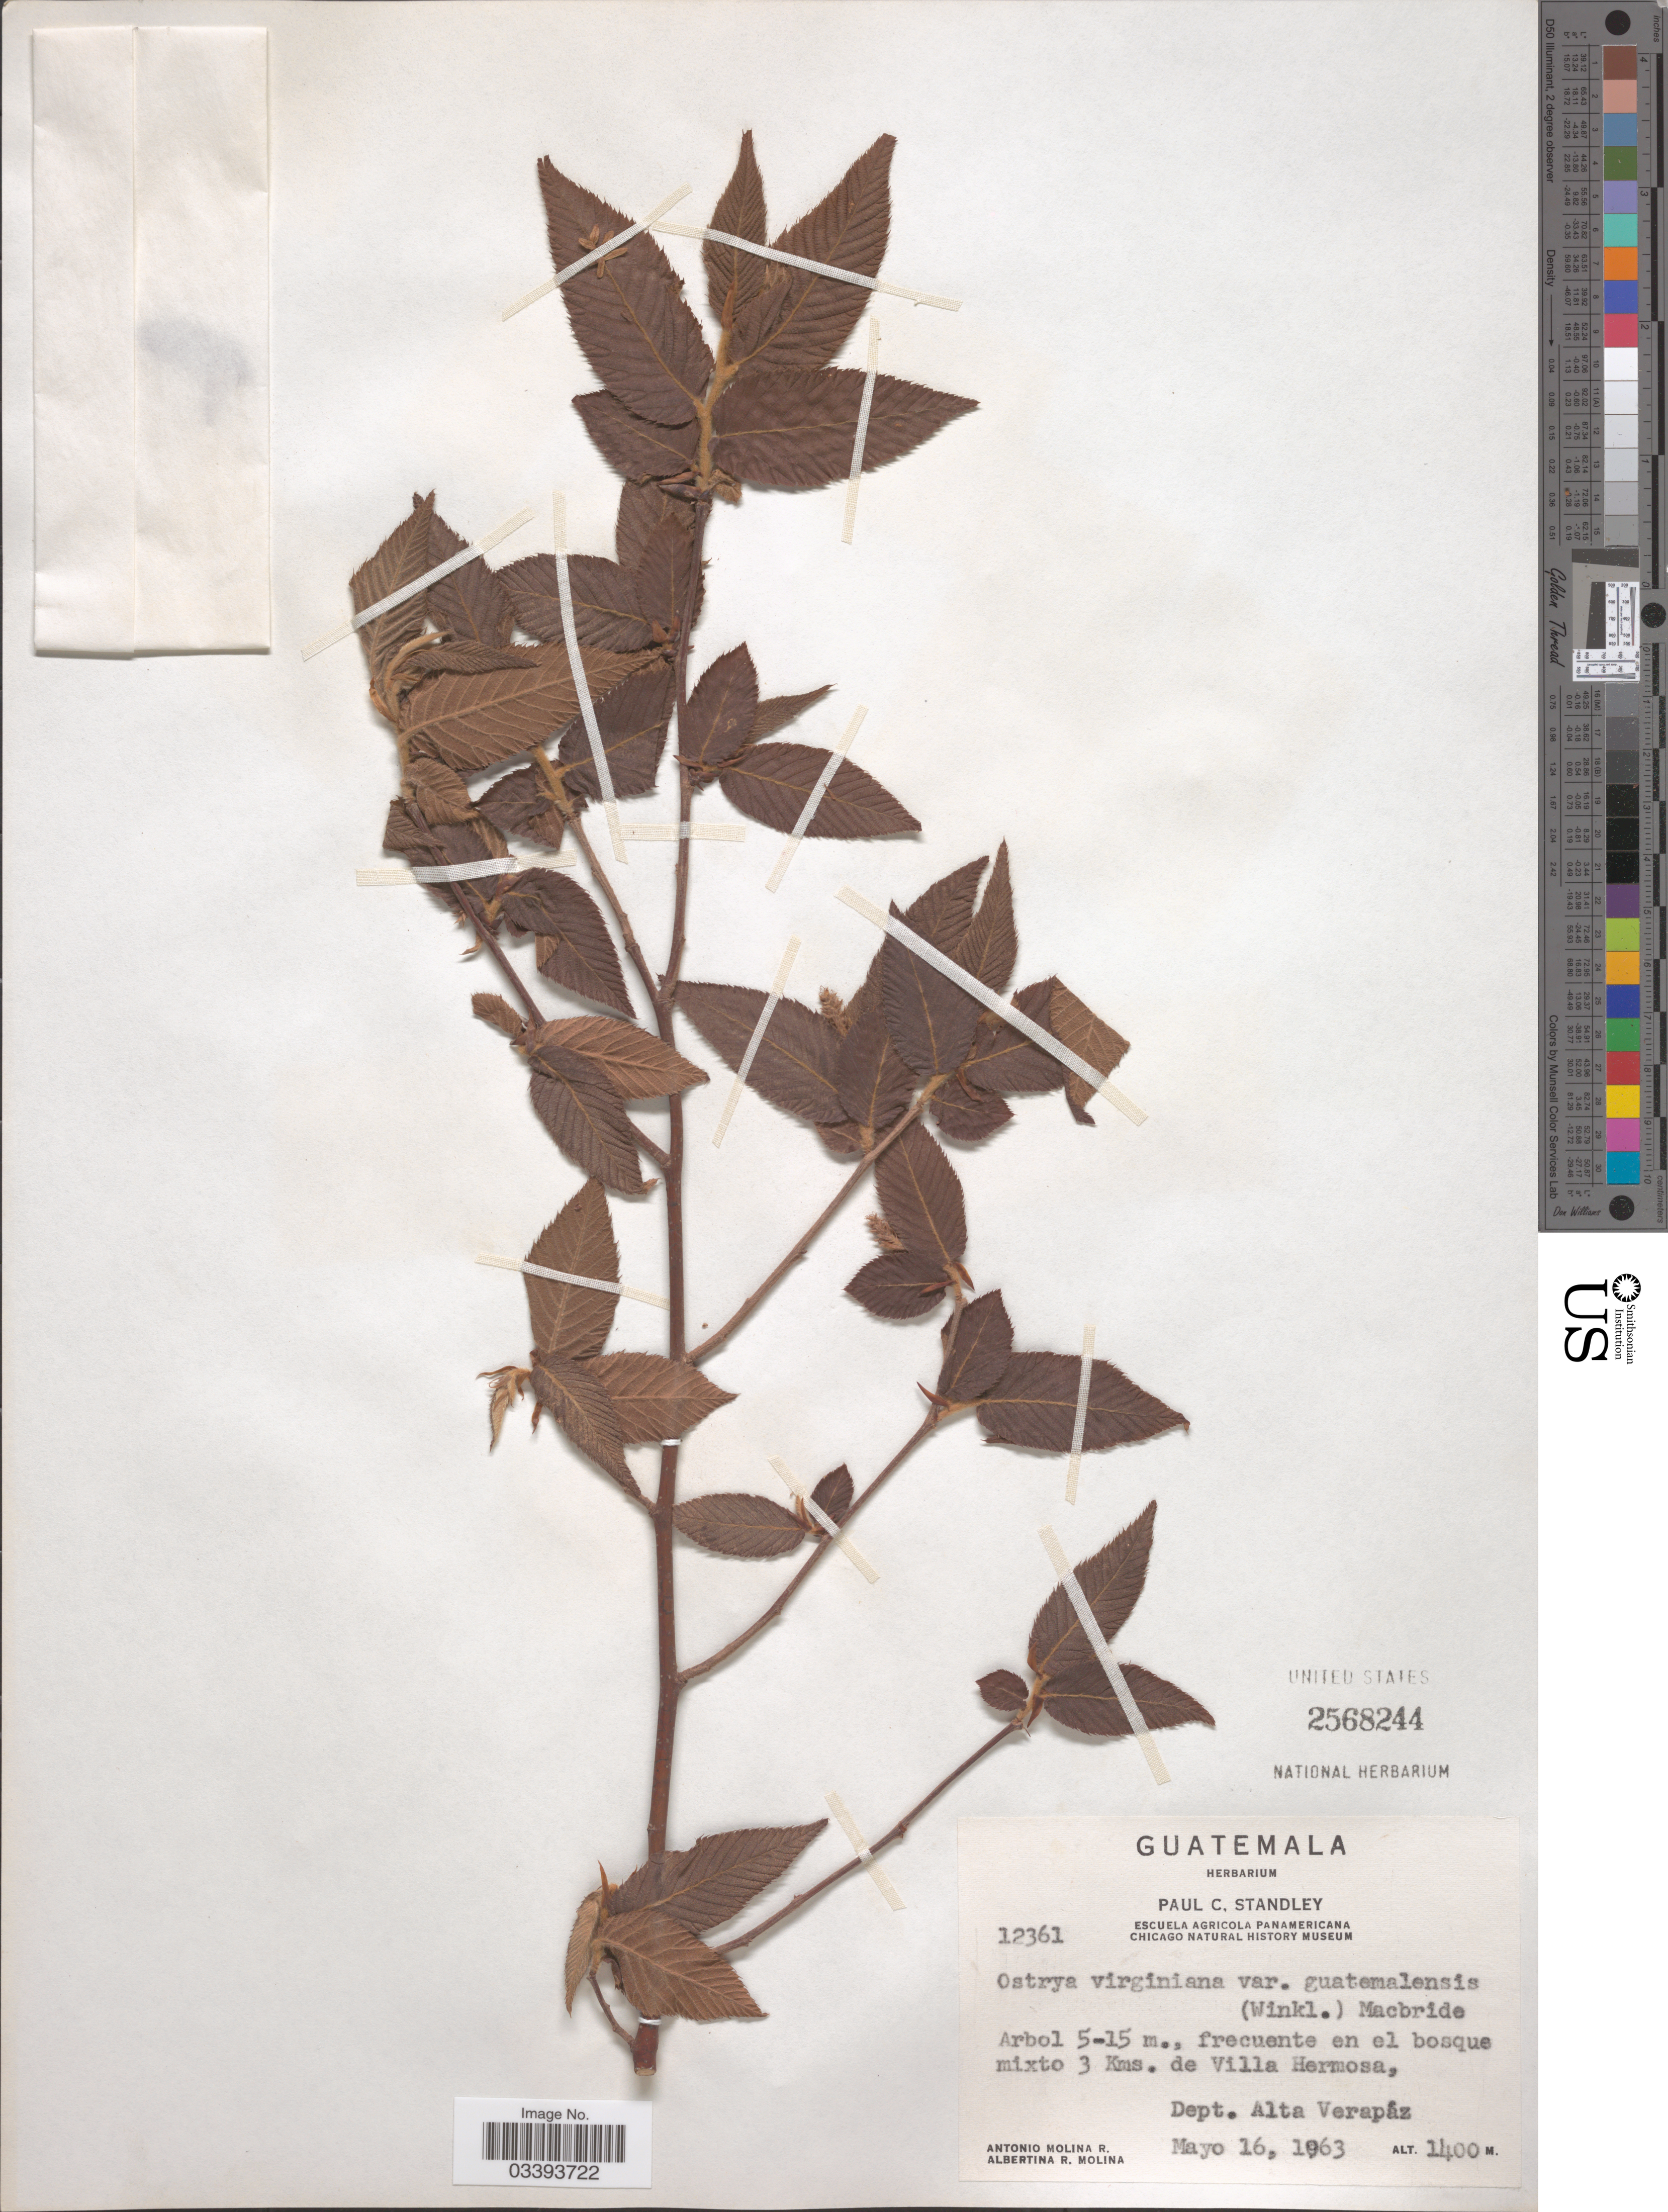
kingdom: Plantae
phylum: Tracheophyta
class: Magnoliopsida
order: Fagales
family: Betulaceae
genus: Ostrya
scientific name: Ostrya virginiana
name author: (Mill.) K. Koch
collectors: A. Molina R. & A. R. Molina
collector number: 12361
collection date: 1963-05-16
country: Guatemala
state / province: Alta Verapaz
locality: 3 Kms. de Villa Hermosa, Dept. Alta Verapáz.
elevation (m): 1400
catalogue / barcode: US 2568244